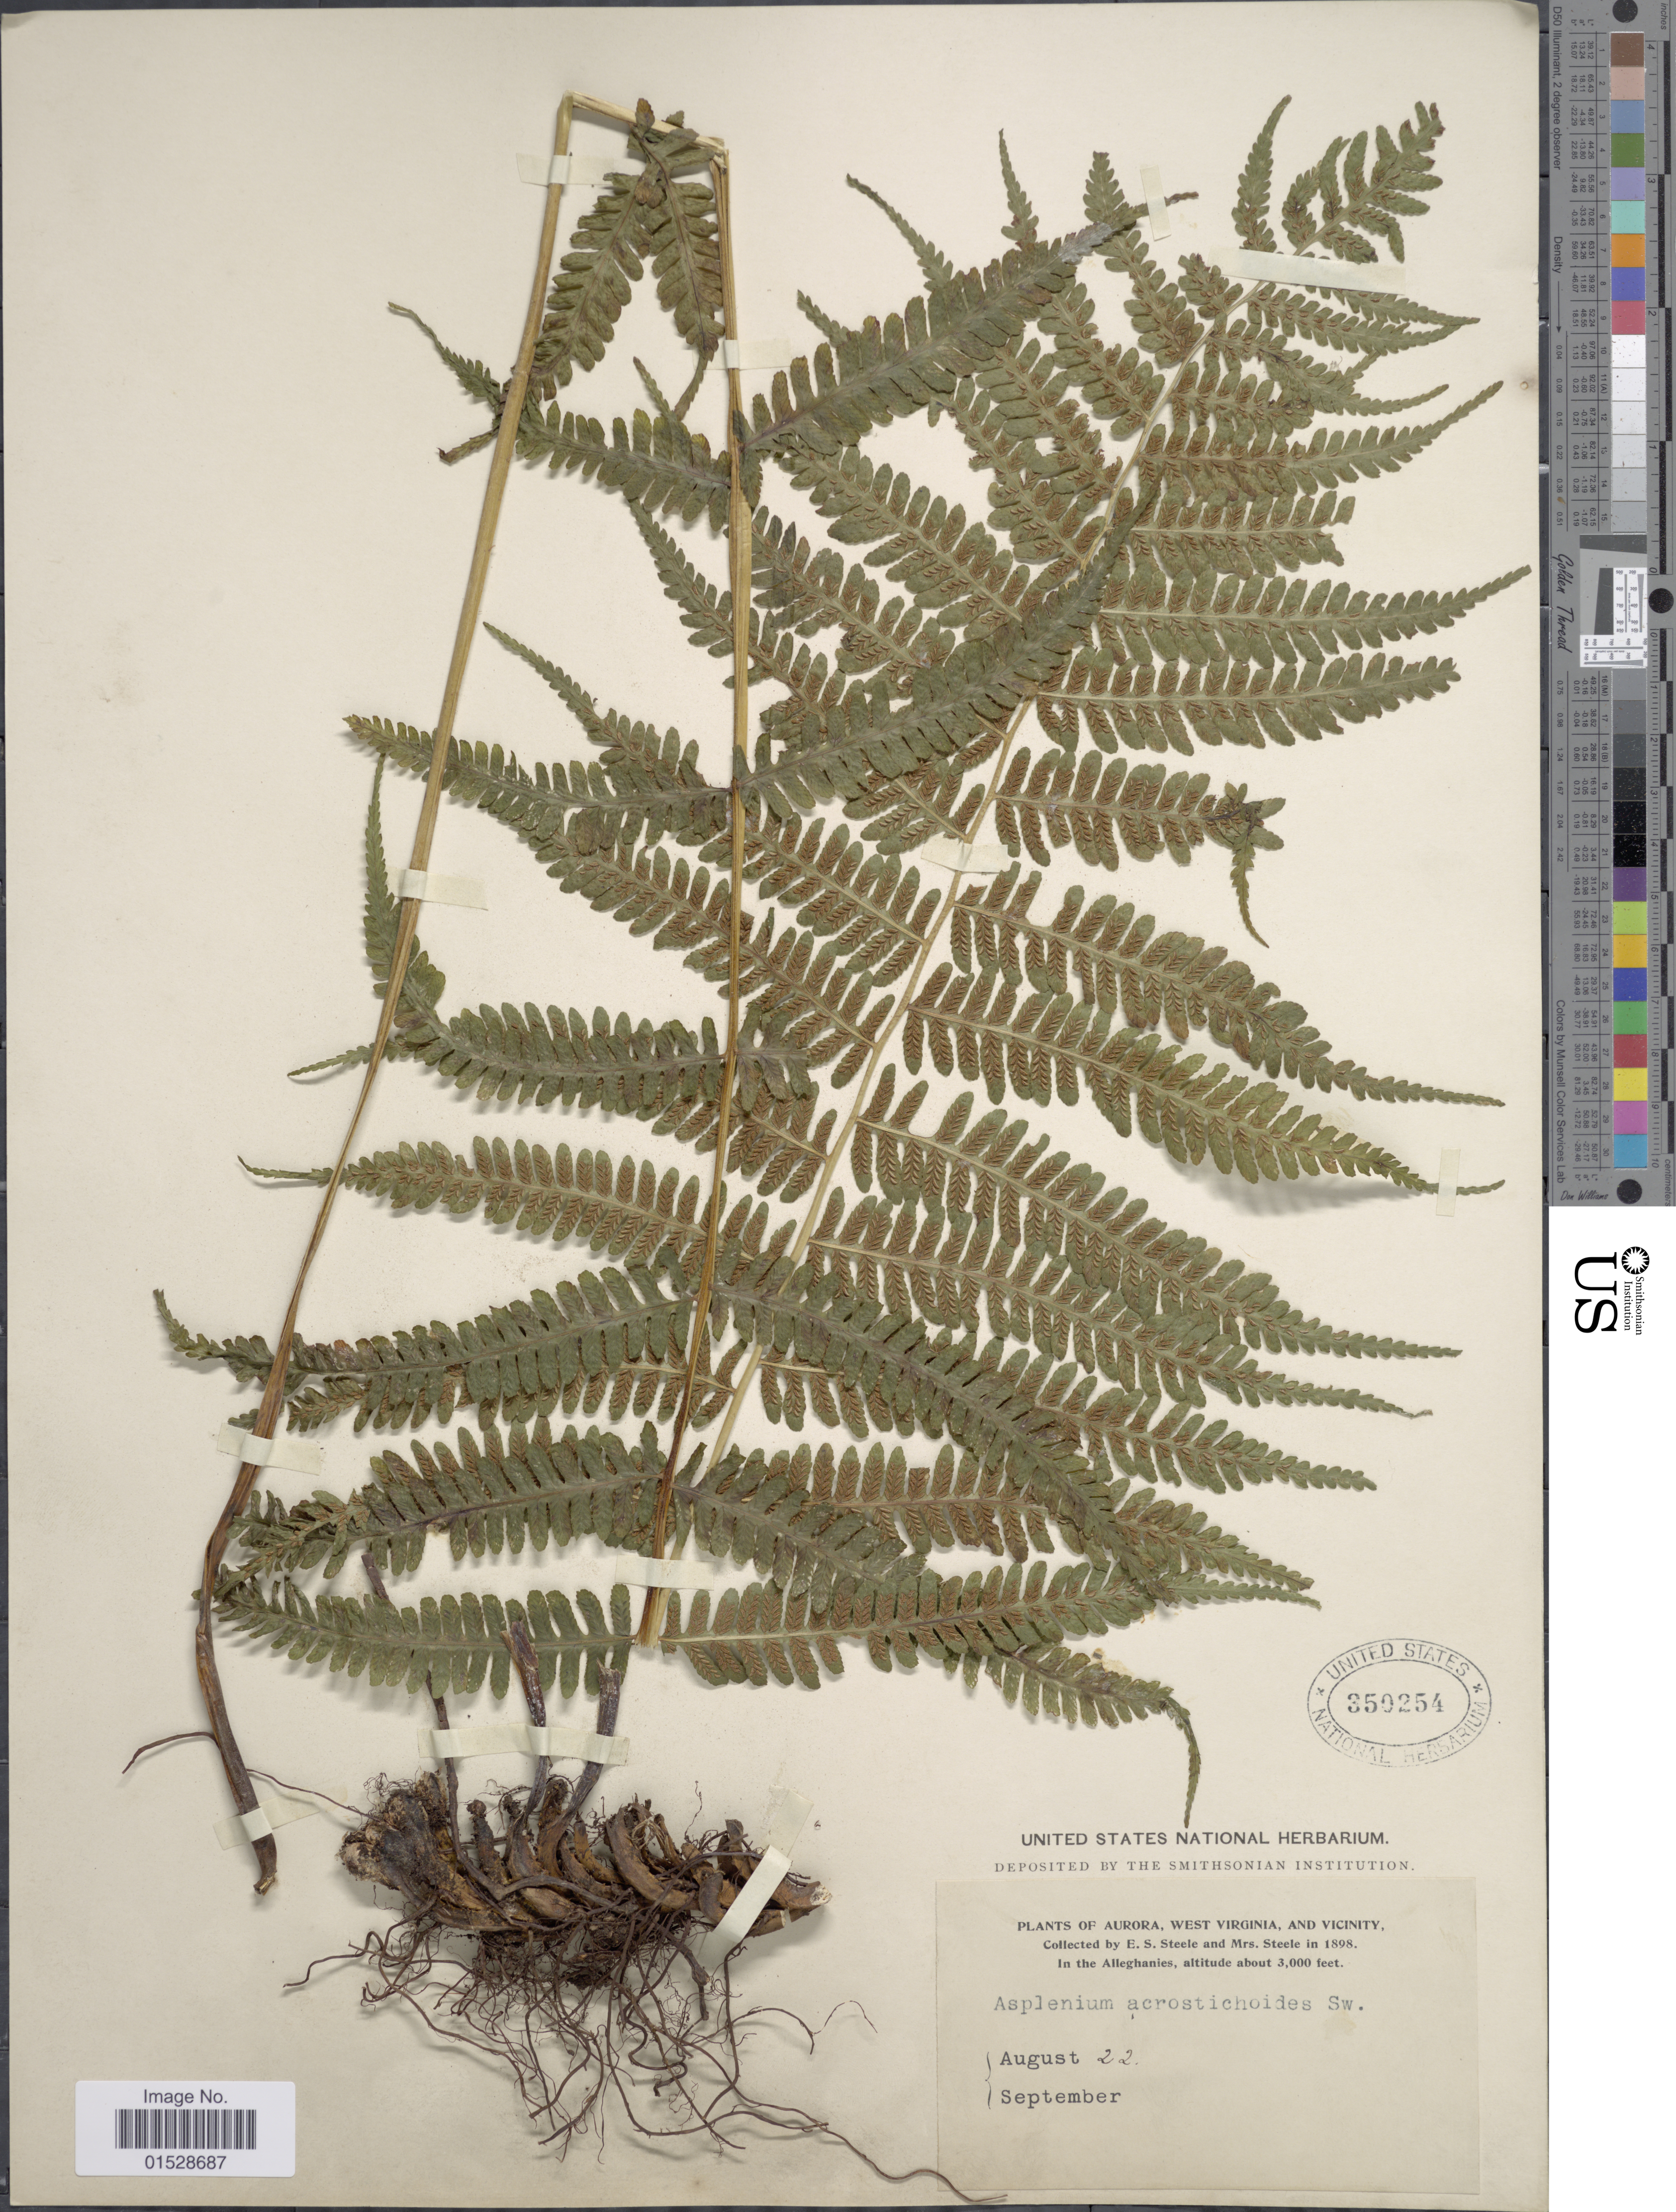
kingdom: Plantae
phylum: Tracheophyta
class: Polypodiopsida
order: Polypodiales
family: Athyriaceae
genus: Deparia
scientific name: Deparia acrostichoides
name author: (Sw.) M. Kato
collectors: E. Steele & Mrs. E. S. Steele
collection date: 1898-08-22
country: United States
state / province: West Virginia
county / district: Preston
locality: Aurora, West Virginia and vicinity, Alleghanies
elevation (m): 914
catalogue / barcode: US 350254